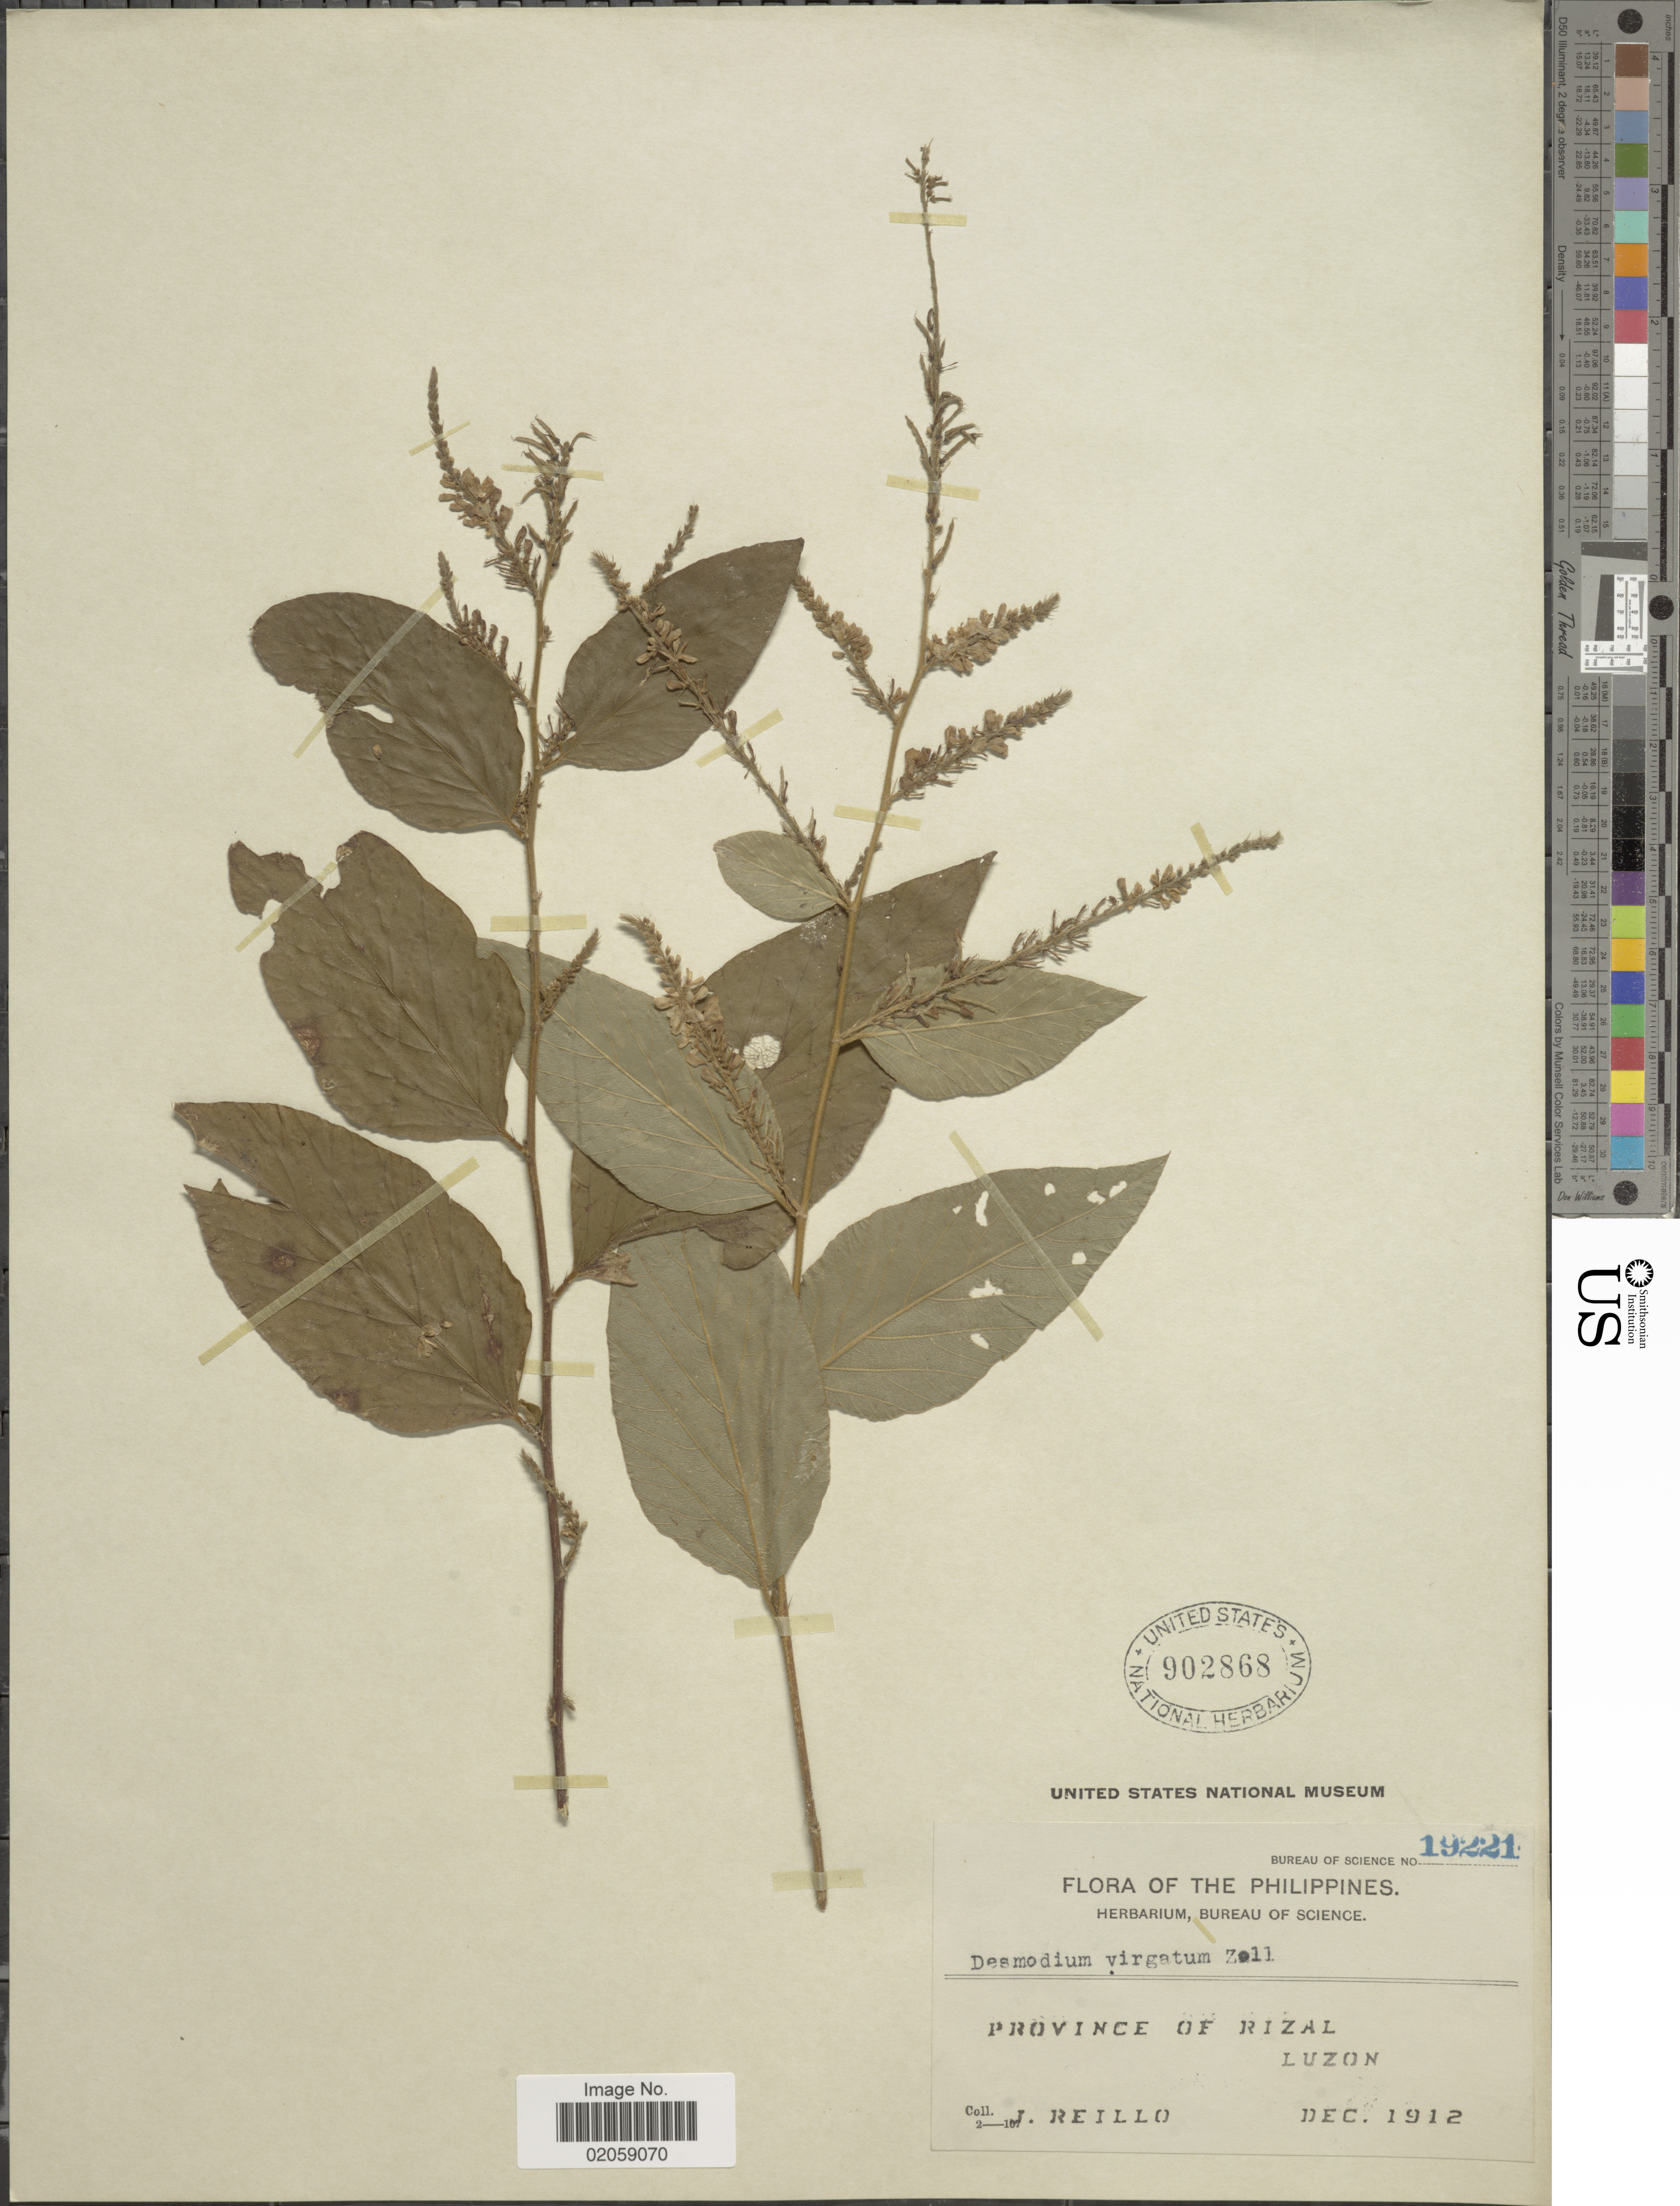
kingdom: Plantae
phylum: Tracheophyta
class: Magnoliopsida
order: Fabales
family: Fabaceae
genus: Desmodium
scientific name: Desmodium virgatum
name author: Desv.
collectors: J. Reillo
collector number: Bureau of Science 19221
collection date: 1912-12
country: Philippines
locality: Province of Rizal. Luzon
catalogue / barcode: US 902868